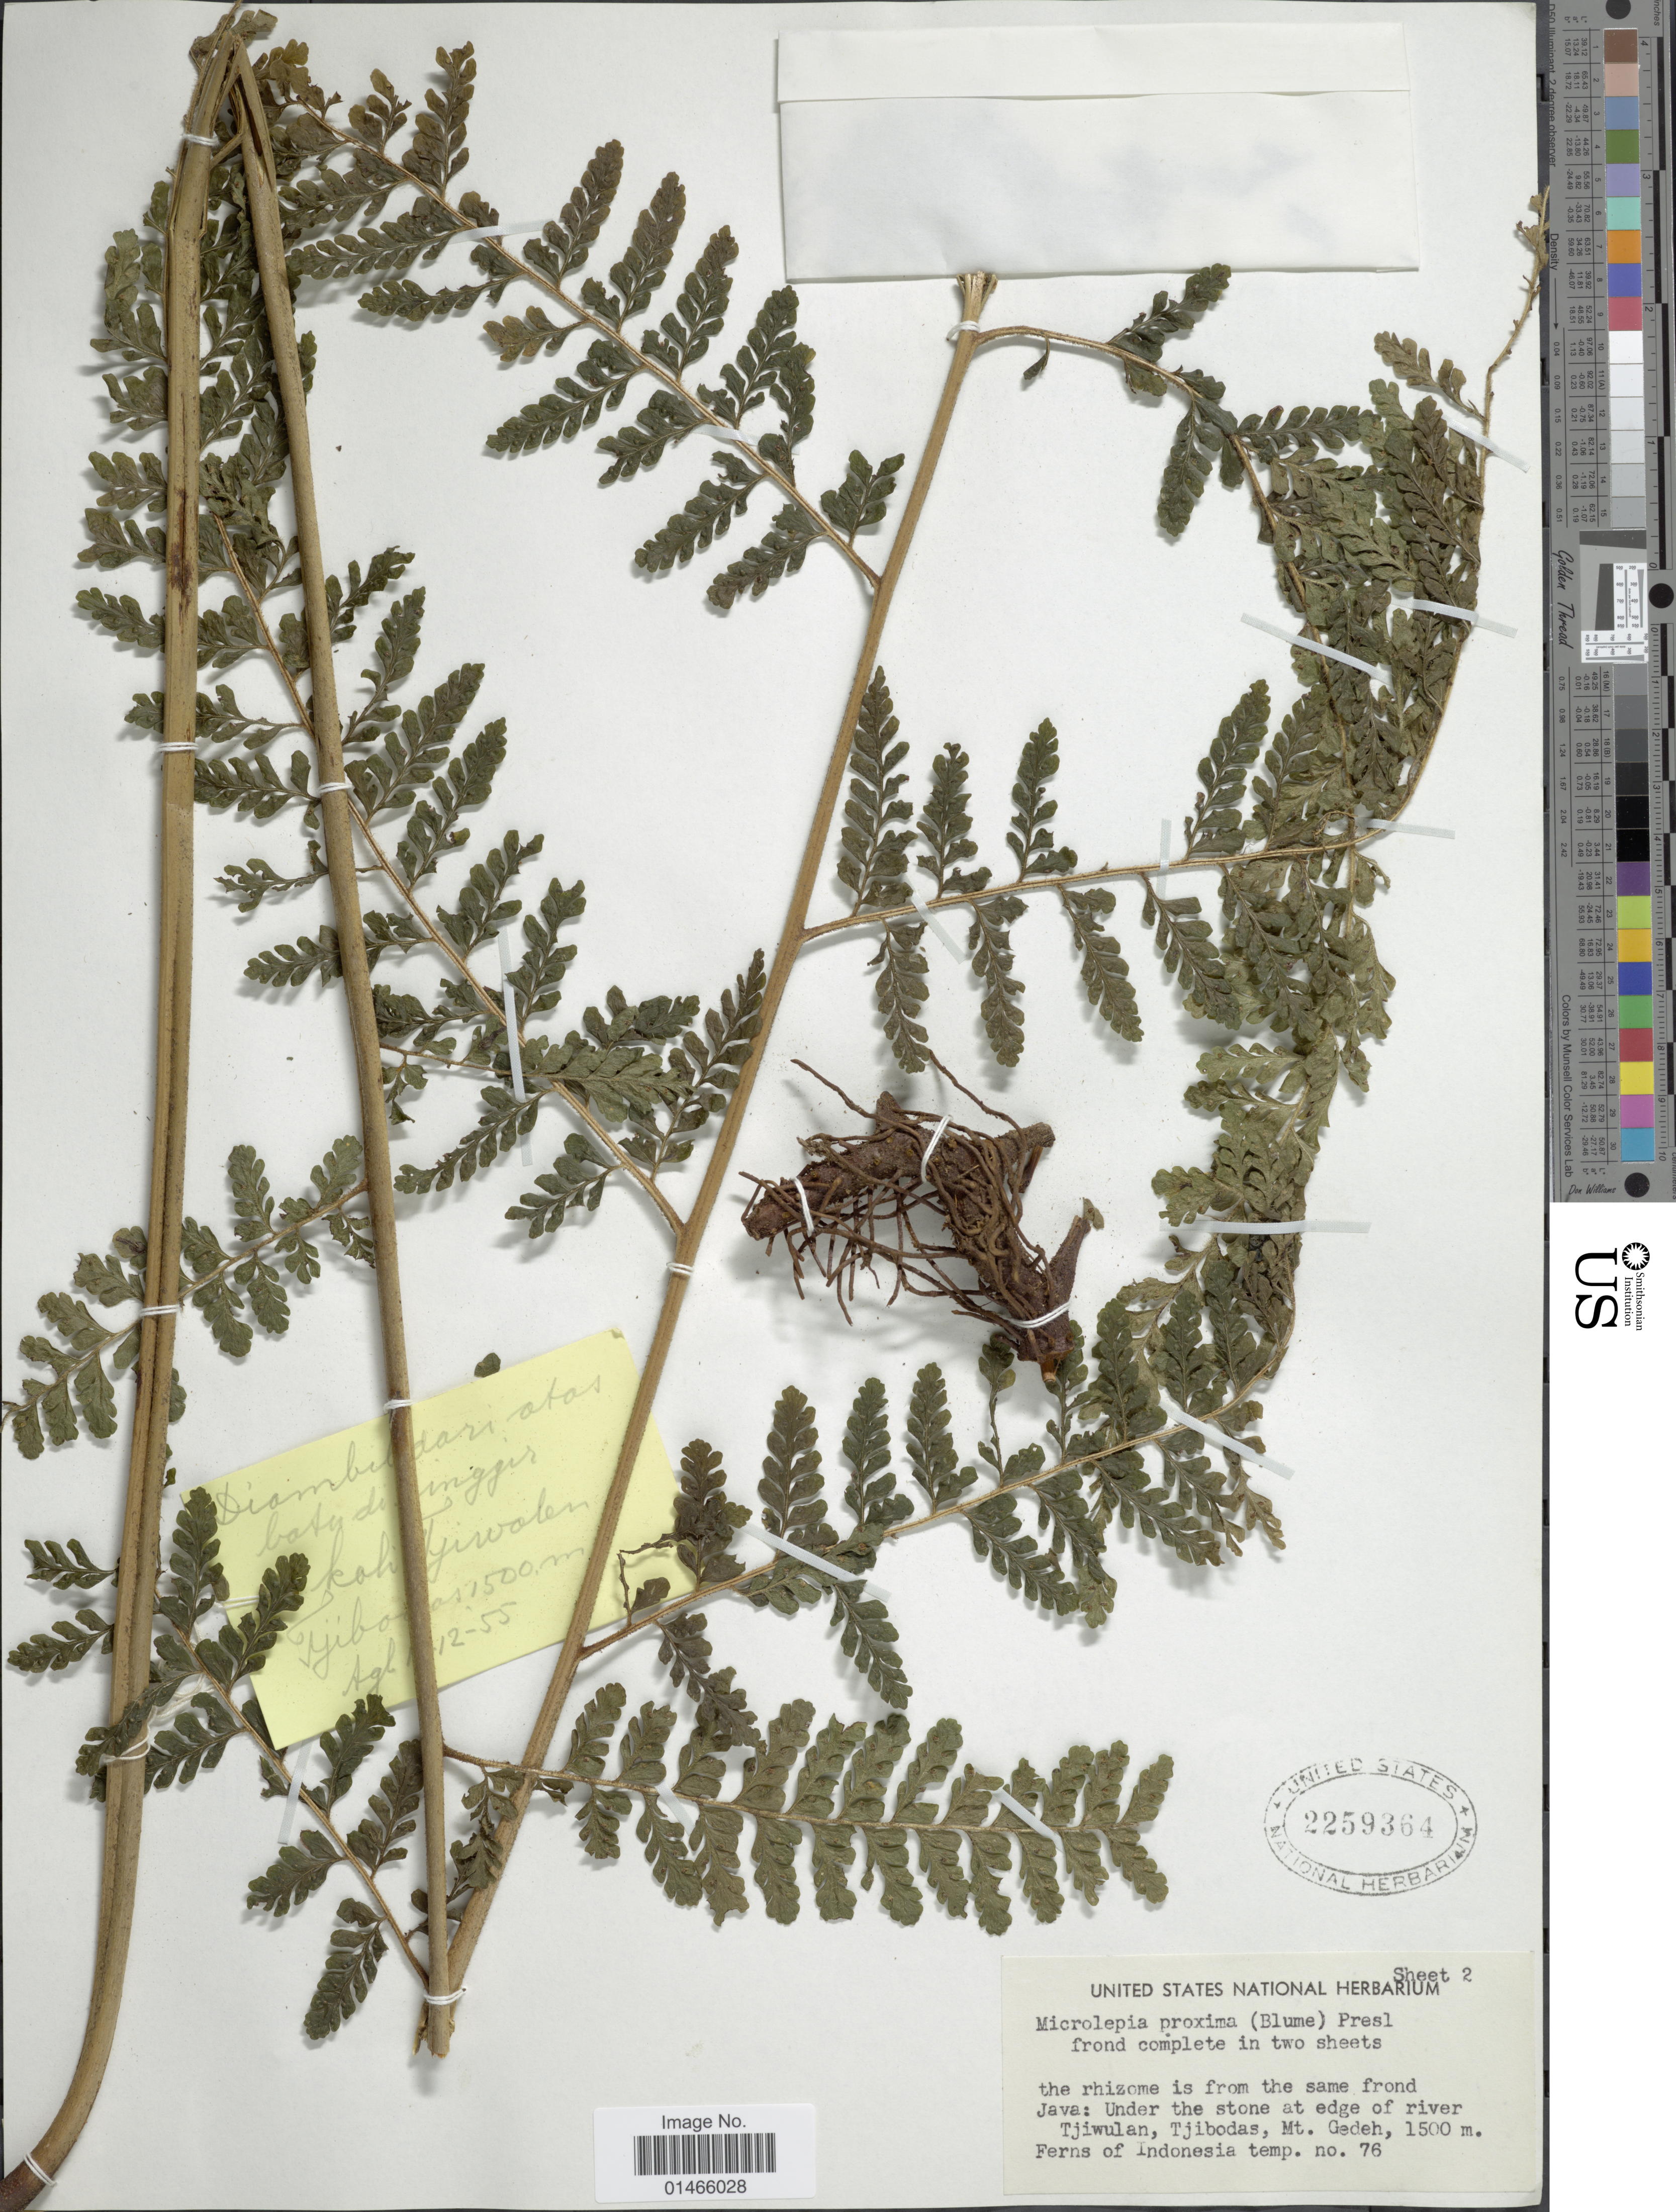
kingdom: Plantae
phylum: Tracheophyta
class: Polypodiopsida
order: Polypodiales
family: Dennstaedtiaceae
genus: Microlepia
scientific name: Microlepia proxima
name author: (Blume) C. Presl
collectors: U.S. National Herbarium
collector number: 76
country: Indonesia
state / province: Java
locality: Under stone at edge of river, Tjiwulan, Tjibodas, Mt. Gedeh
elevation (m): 1500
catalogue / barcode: US 2259364